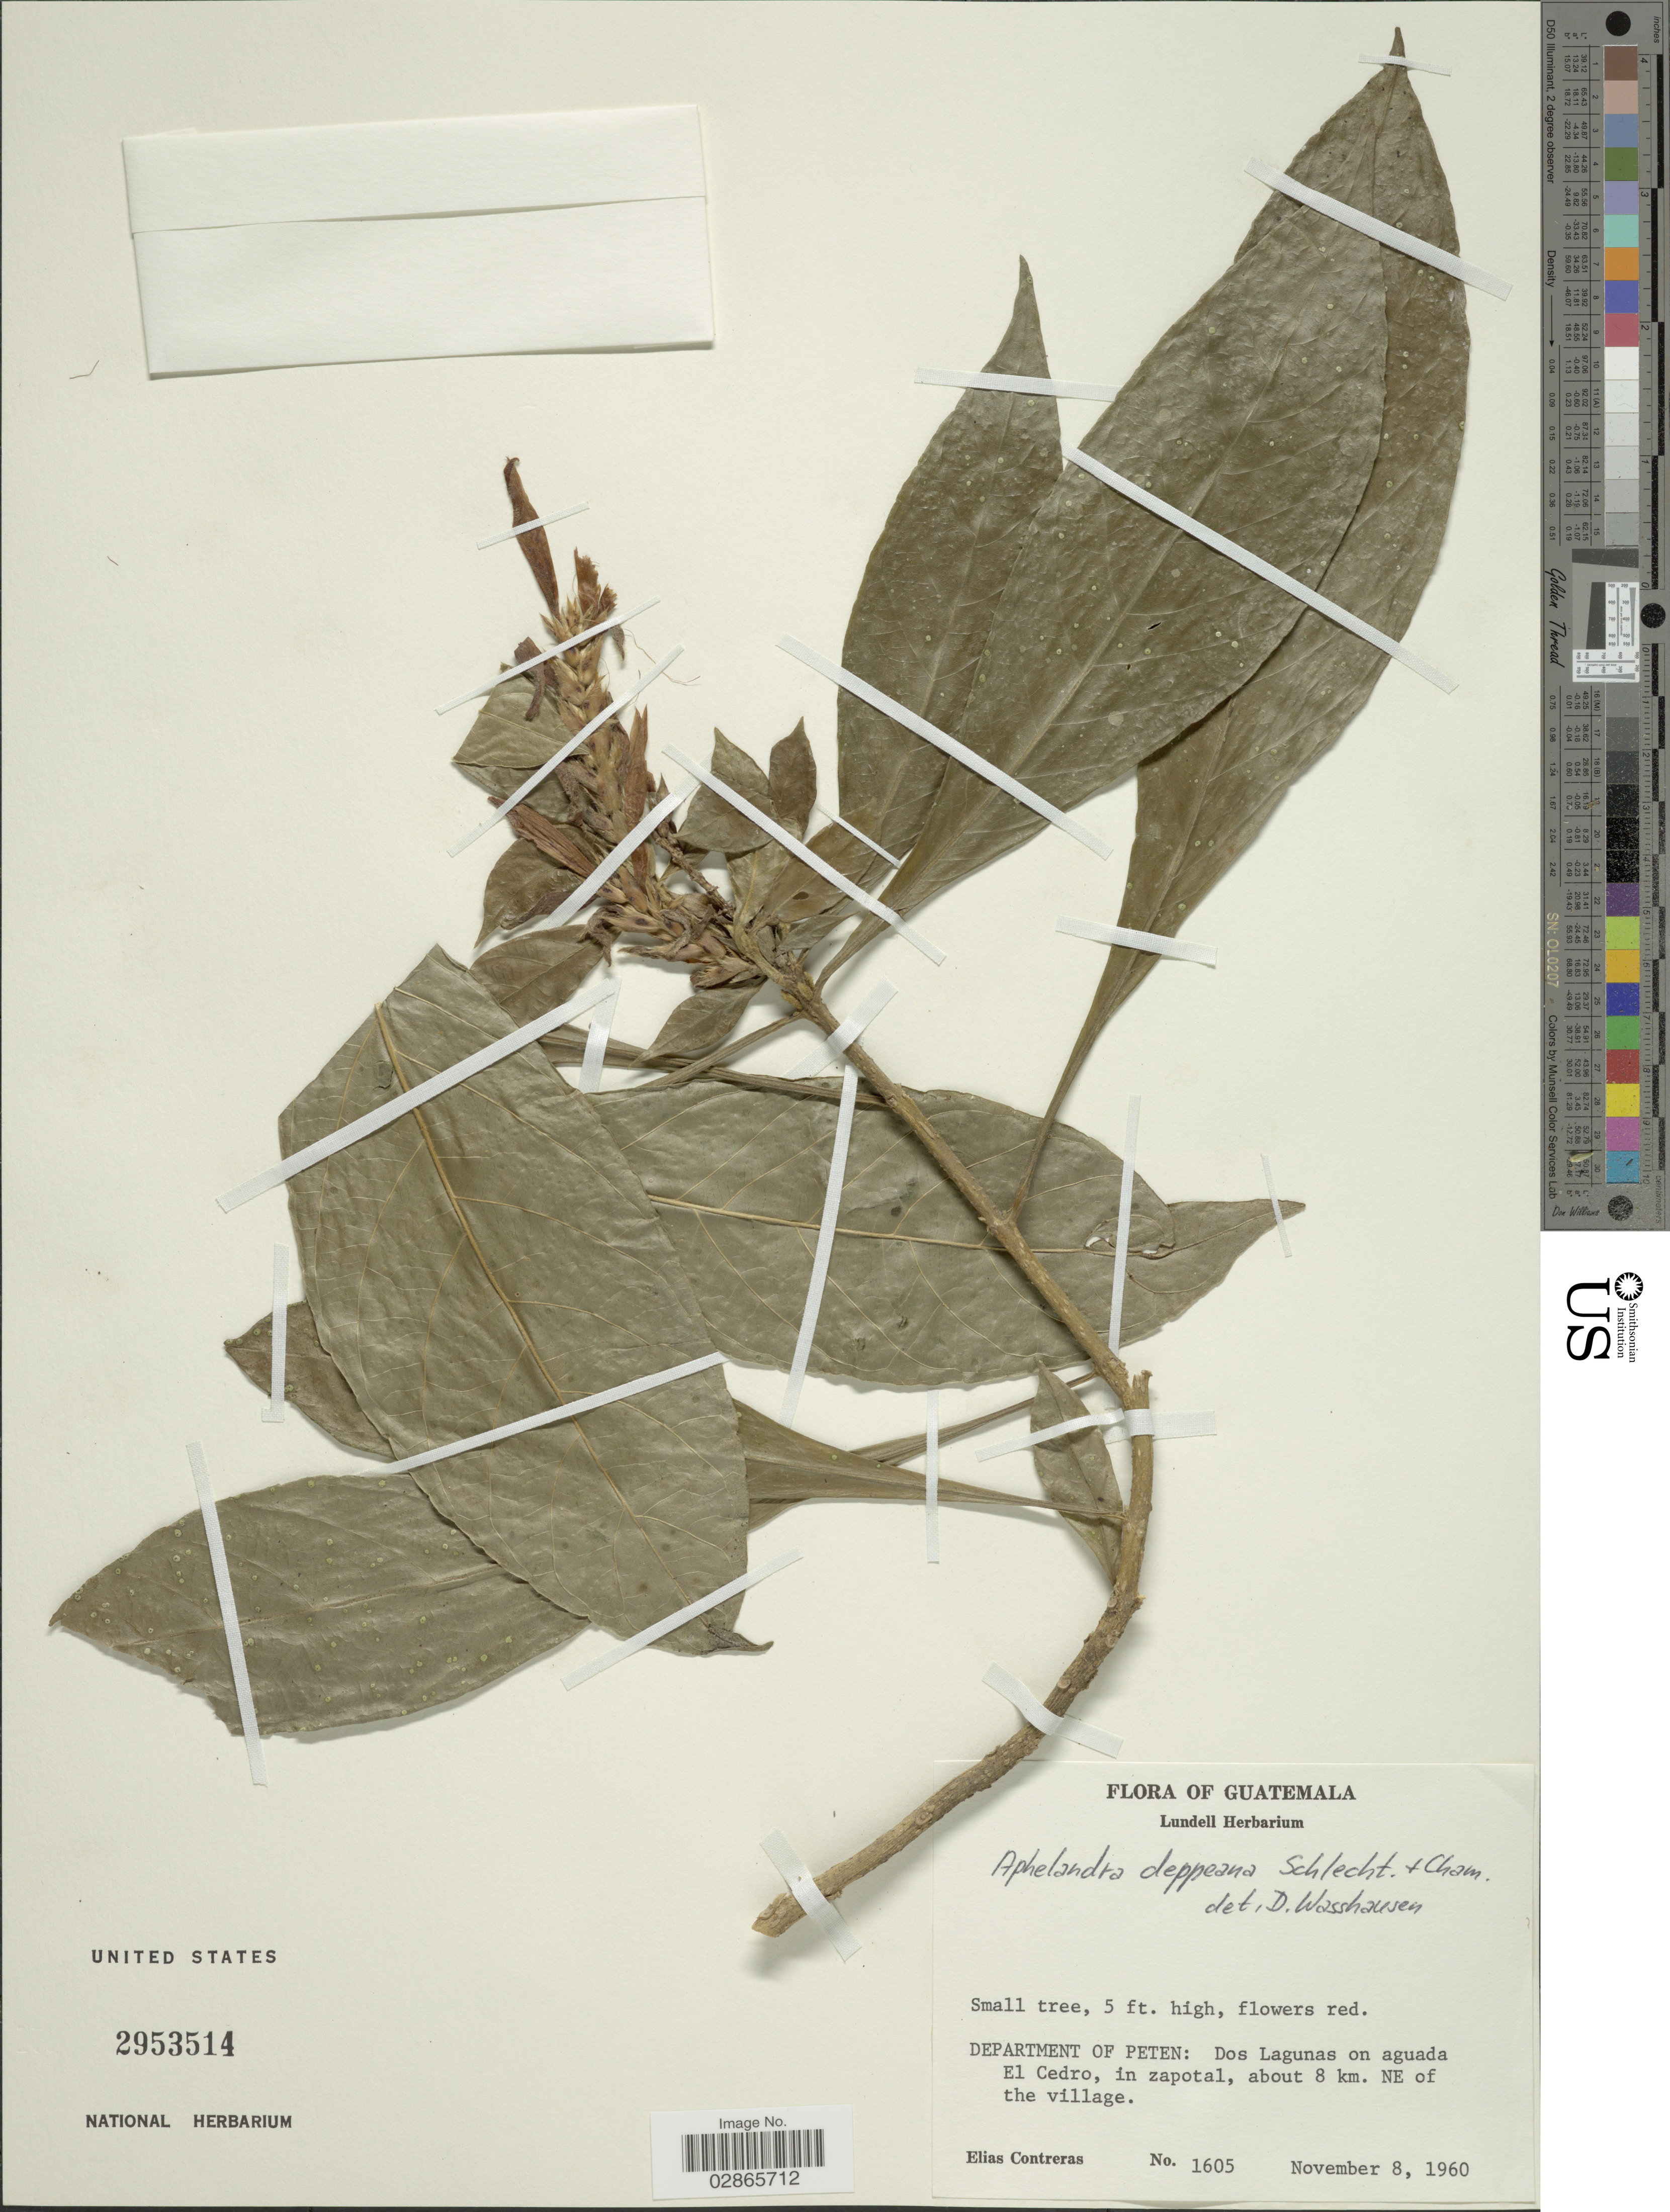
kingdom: Plantae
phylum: Tracheophyta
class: Magnoliopsida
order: Lamiales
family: Acanthaceae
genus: Aphelandra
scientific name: Aphelandra deppeana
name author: Schltdl. & Cham.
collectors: E. Contreras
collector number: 1605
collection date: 1960-11-08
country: Guatemala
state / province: El Petén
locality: Department of Peten: Dos Lagunas on aguada El Cedro, in zapotal, about 8 km. NE of the village.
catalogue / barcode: US 2953514